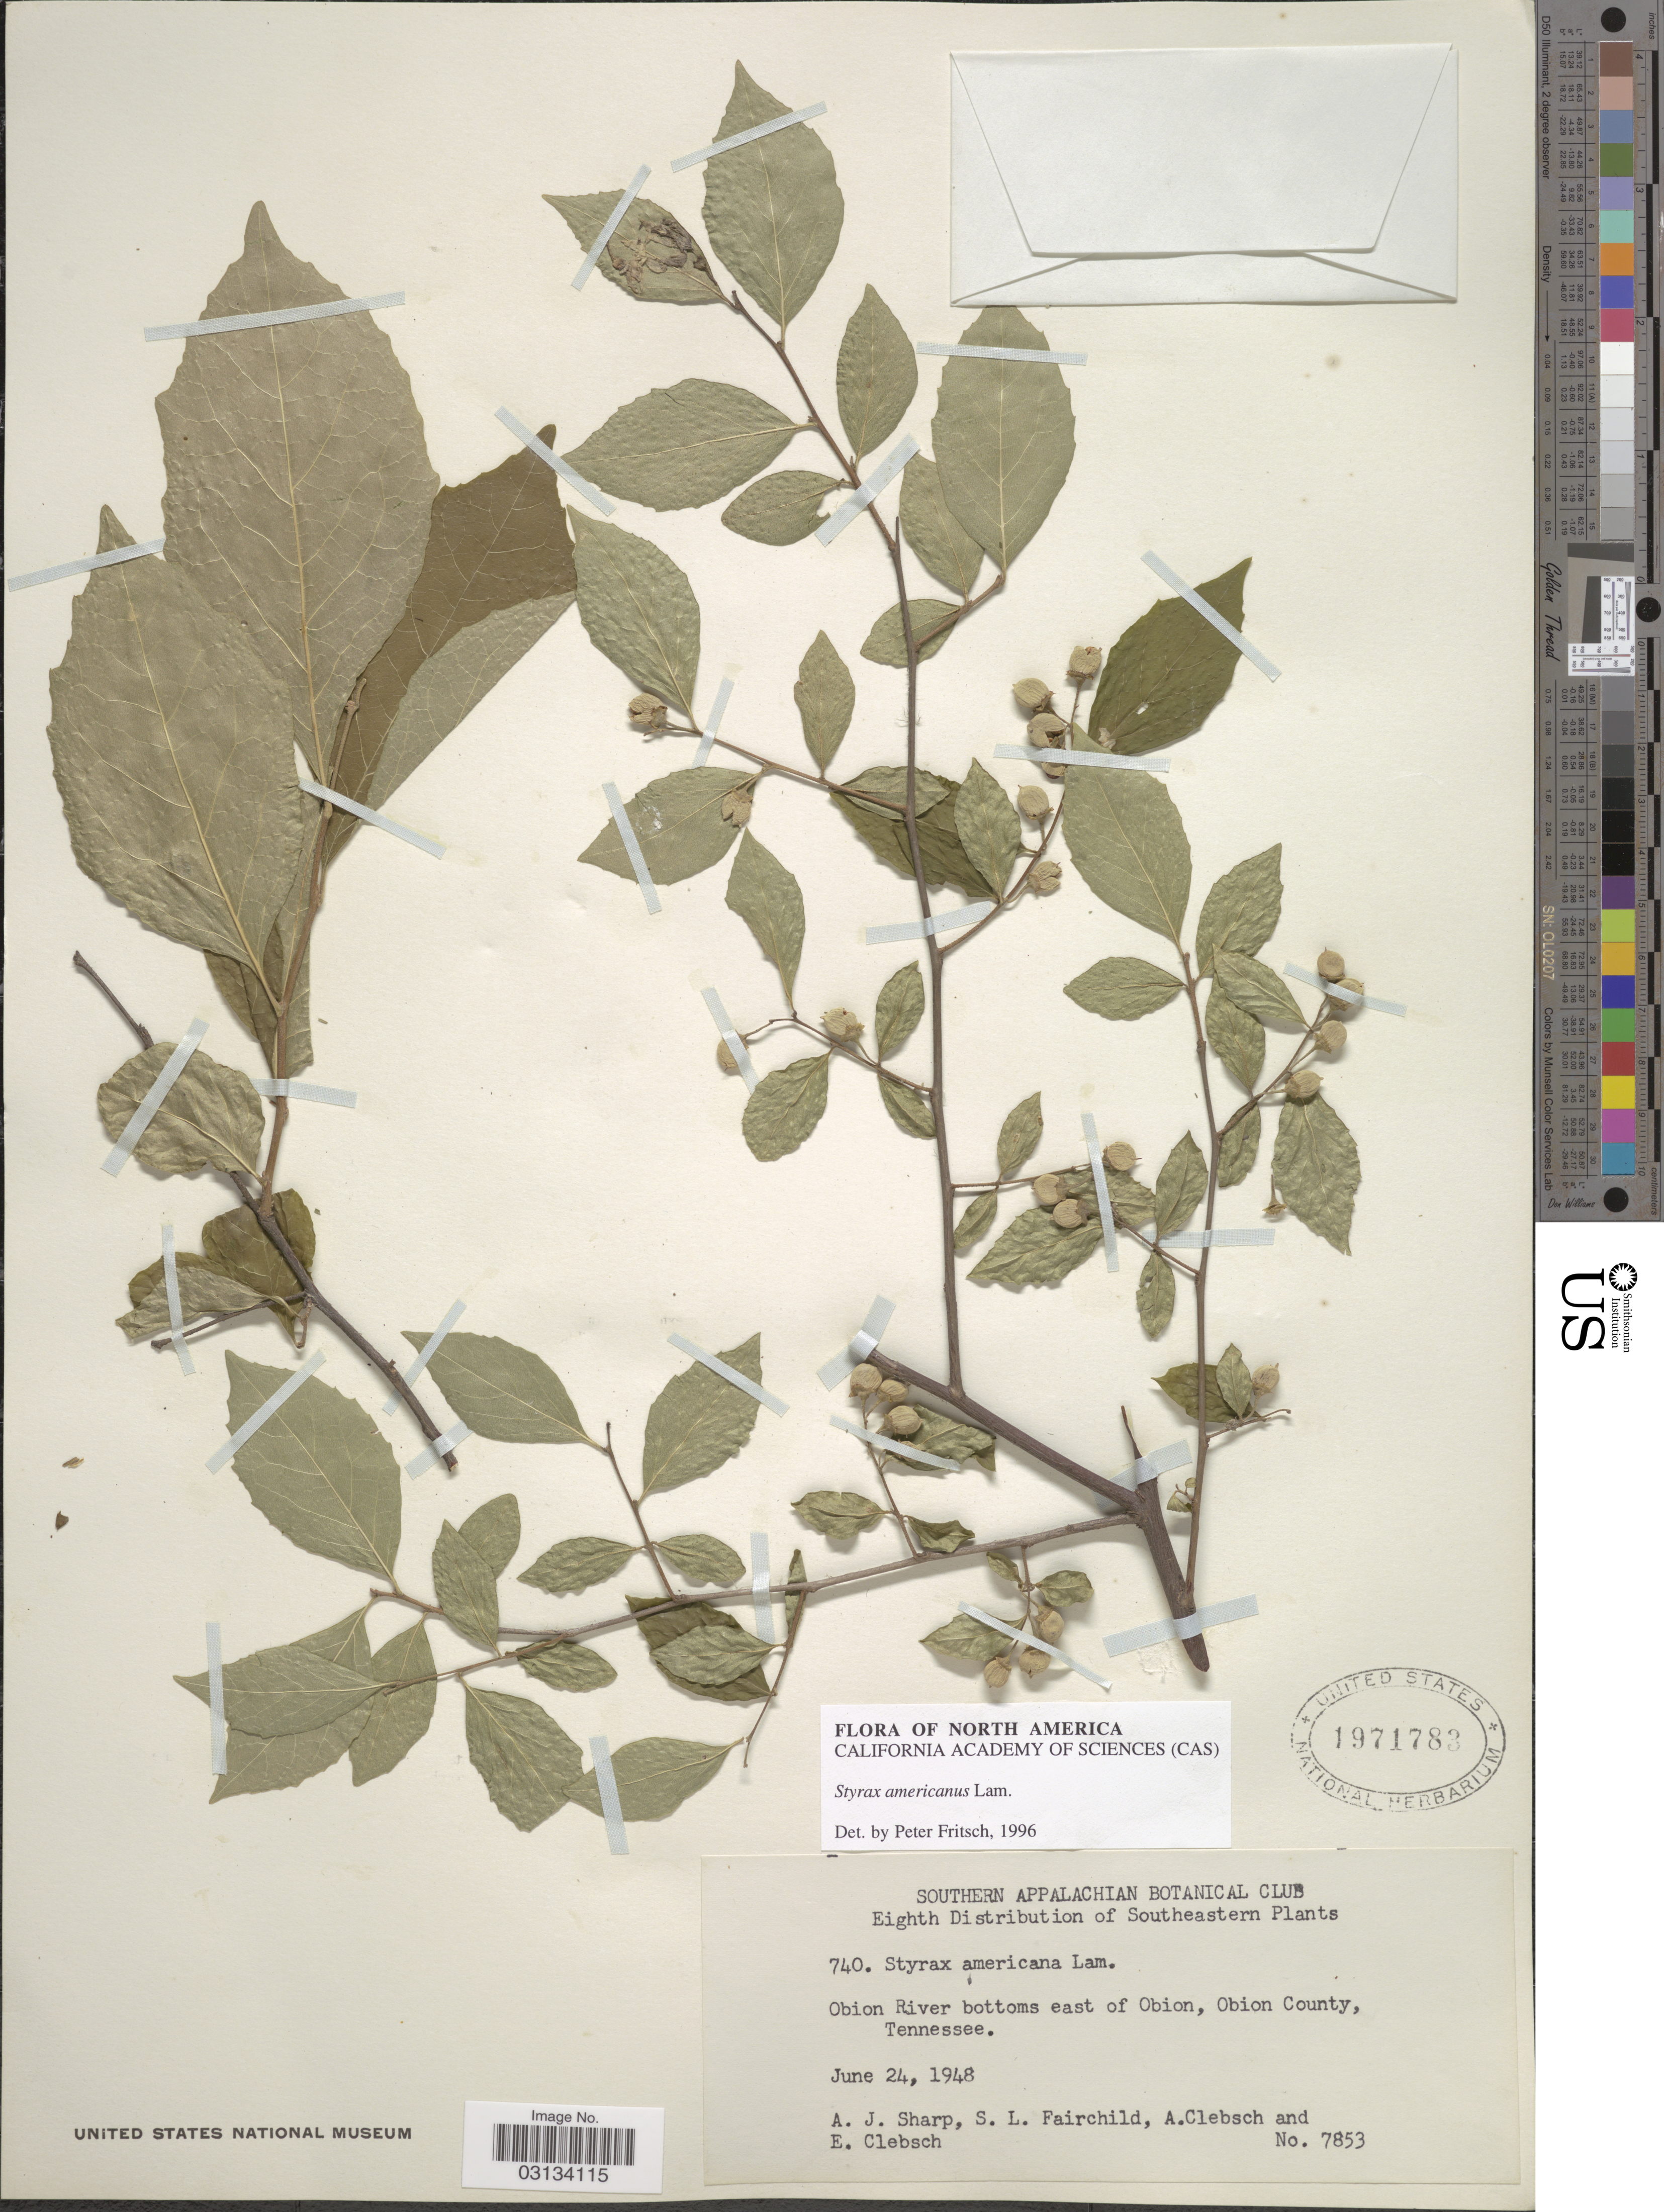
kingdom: Plantae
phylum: Tracheophyta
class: Magnoliopsida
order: Ericales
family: Styracaceae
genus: Styrax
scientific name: Styrax americanus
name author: Lam.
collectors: A. J. Sharp, S. Fairchild, A. Clebsch & E. Clebsch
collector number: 7853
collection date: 1948-06-24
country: United States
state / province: Tennessee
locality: Obion River bottoms east of Obion, Obion County.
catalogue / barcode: US 1971783